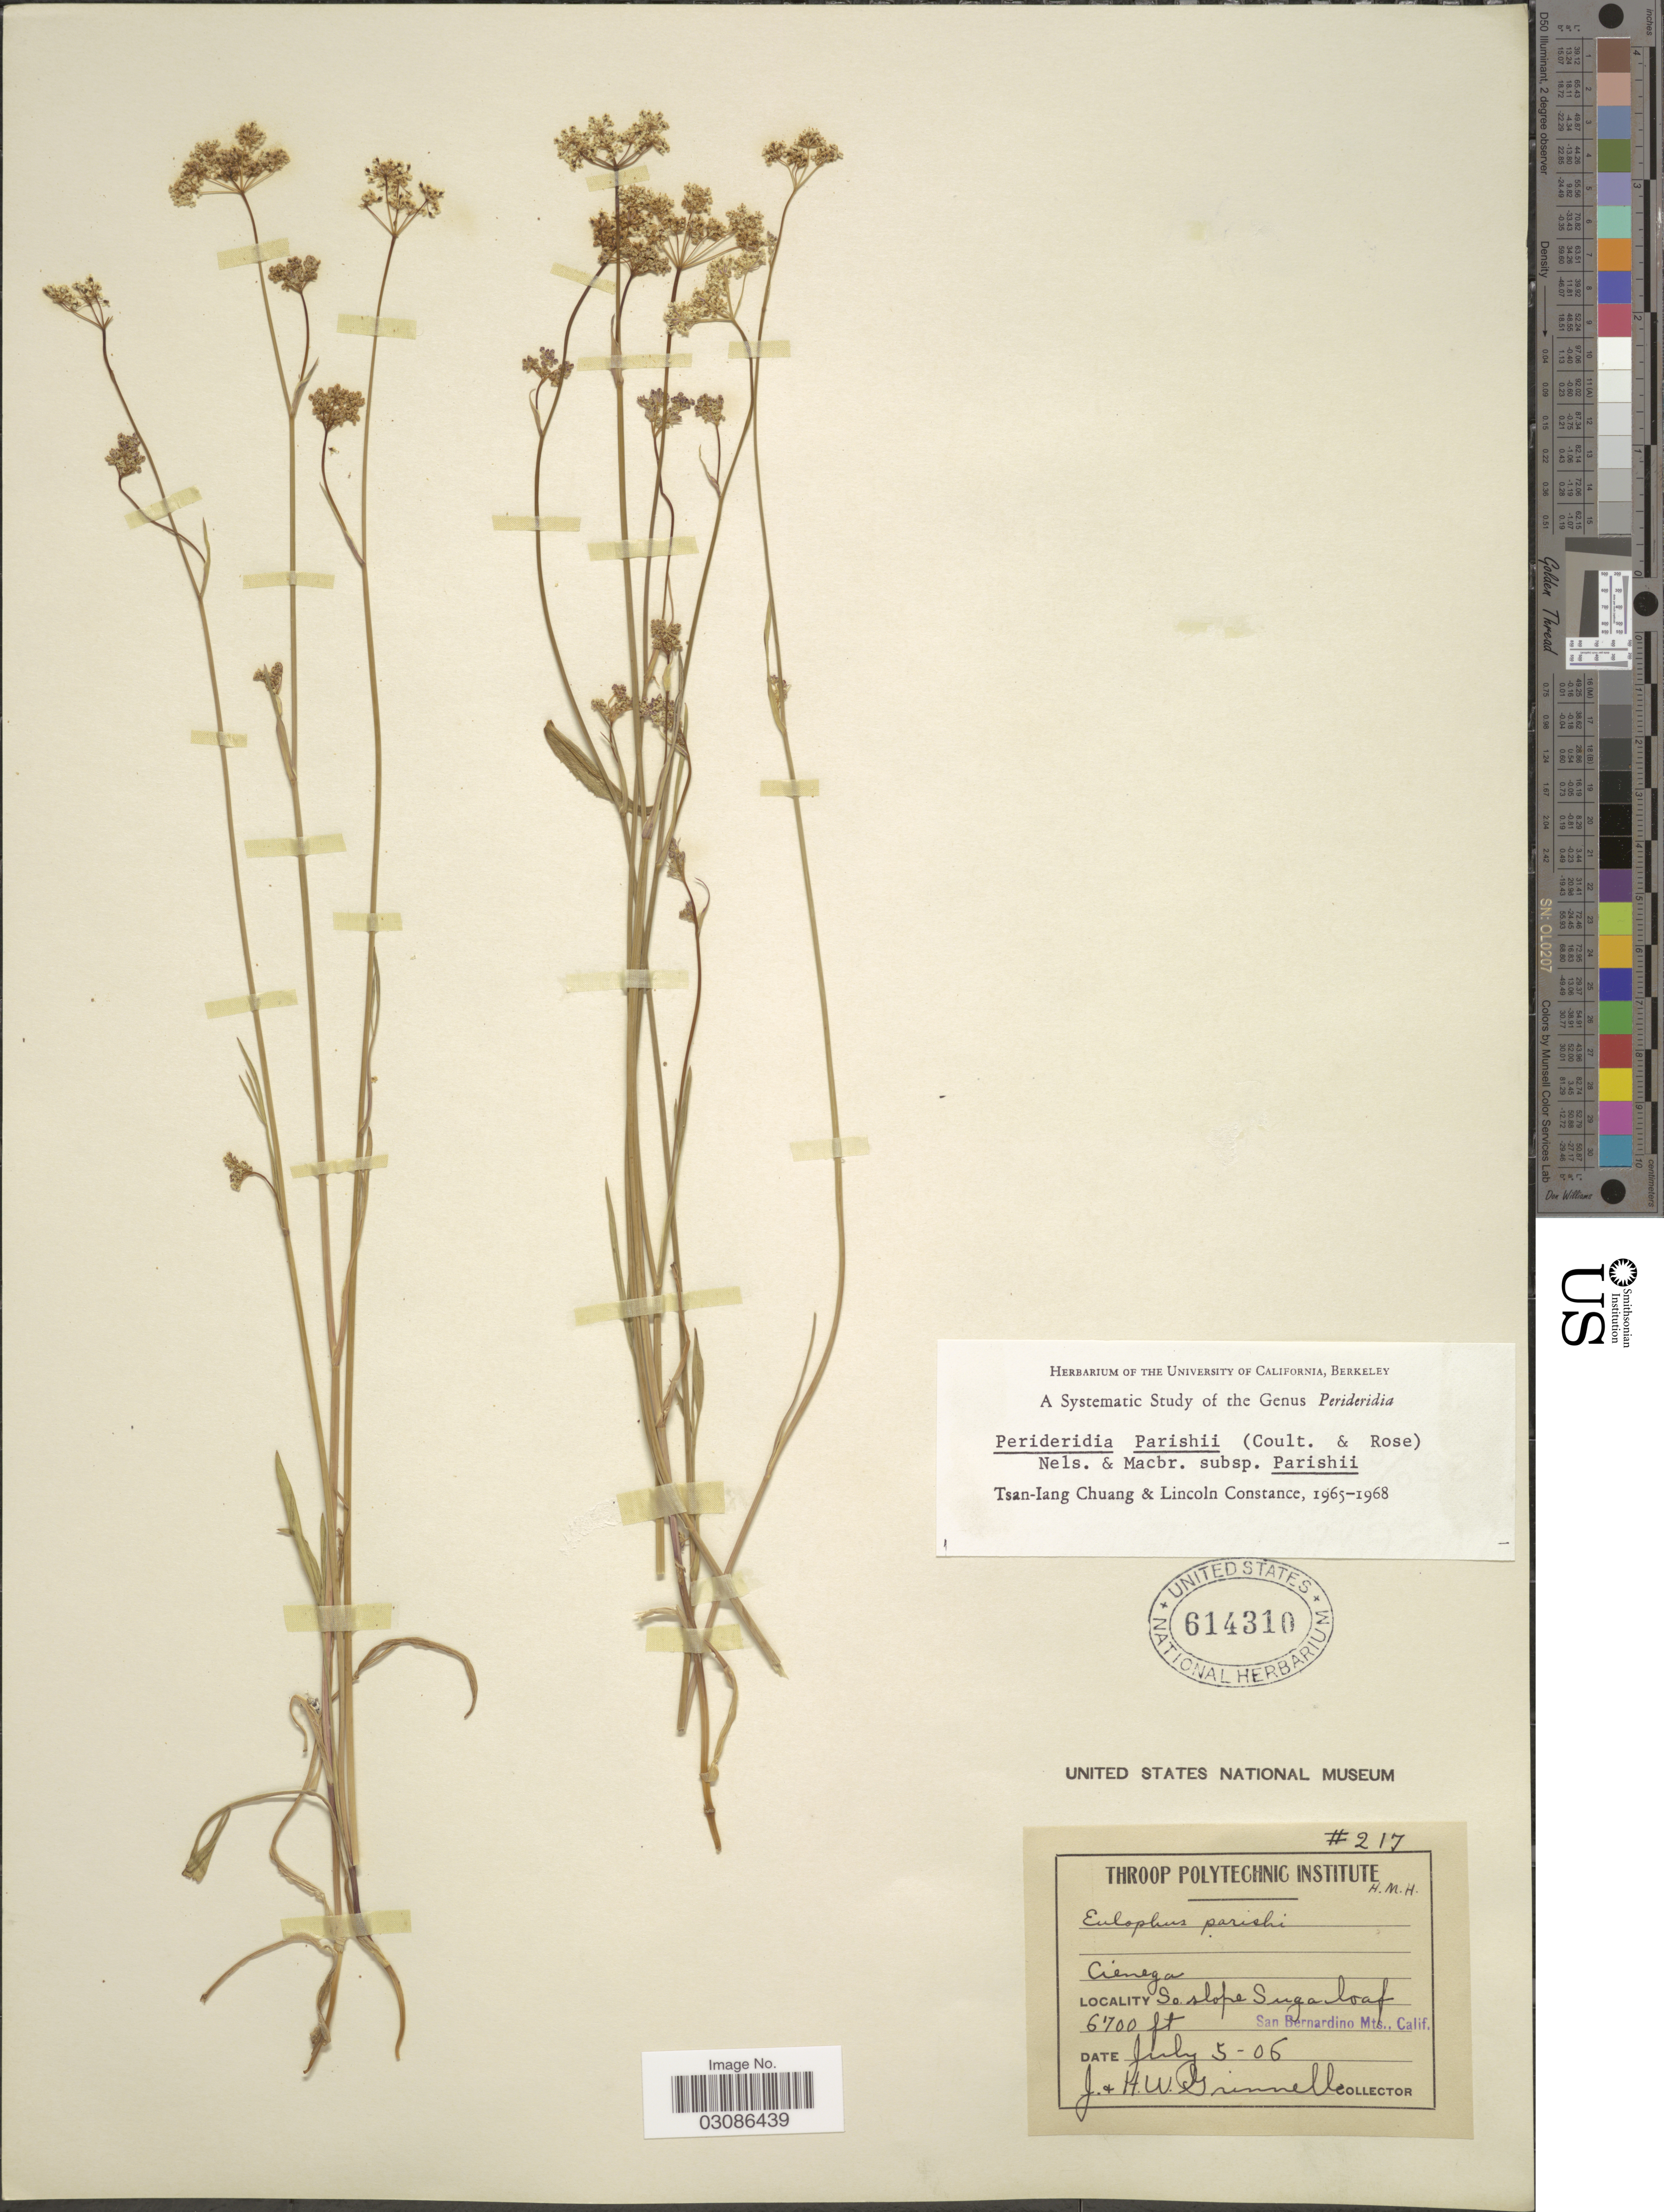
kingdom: Plantae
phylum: Tracheophyta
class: Magnoliopsida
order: Apiales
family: Apiaceae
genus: Perideridia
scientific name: Perideridia parishii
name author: (J.M. Coult. & Rose) A. Nelson & J.F. Macbr.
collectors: J. Grinnell & H. Grinnell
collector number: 217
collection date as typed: Transcribed d/m/y: 5/7/6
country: United States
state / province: California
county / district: San Bernardino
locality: Cienega, So. slope Sugarloaf, San Bernardino Mts.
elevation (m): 2042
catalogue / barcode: US 614310